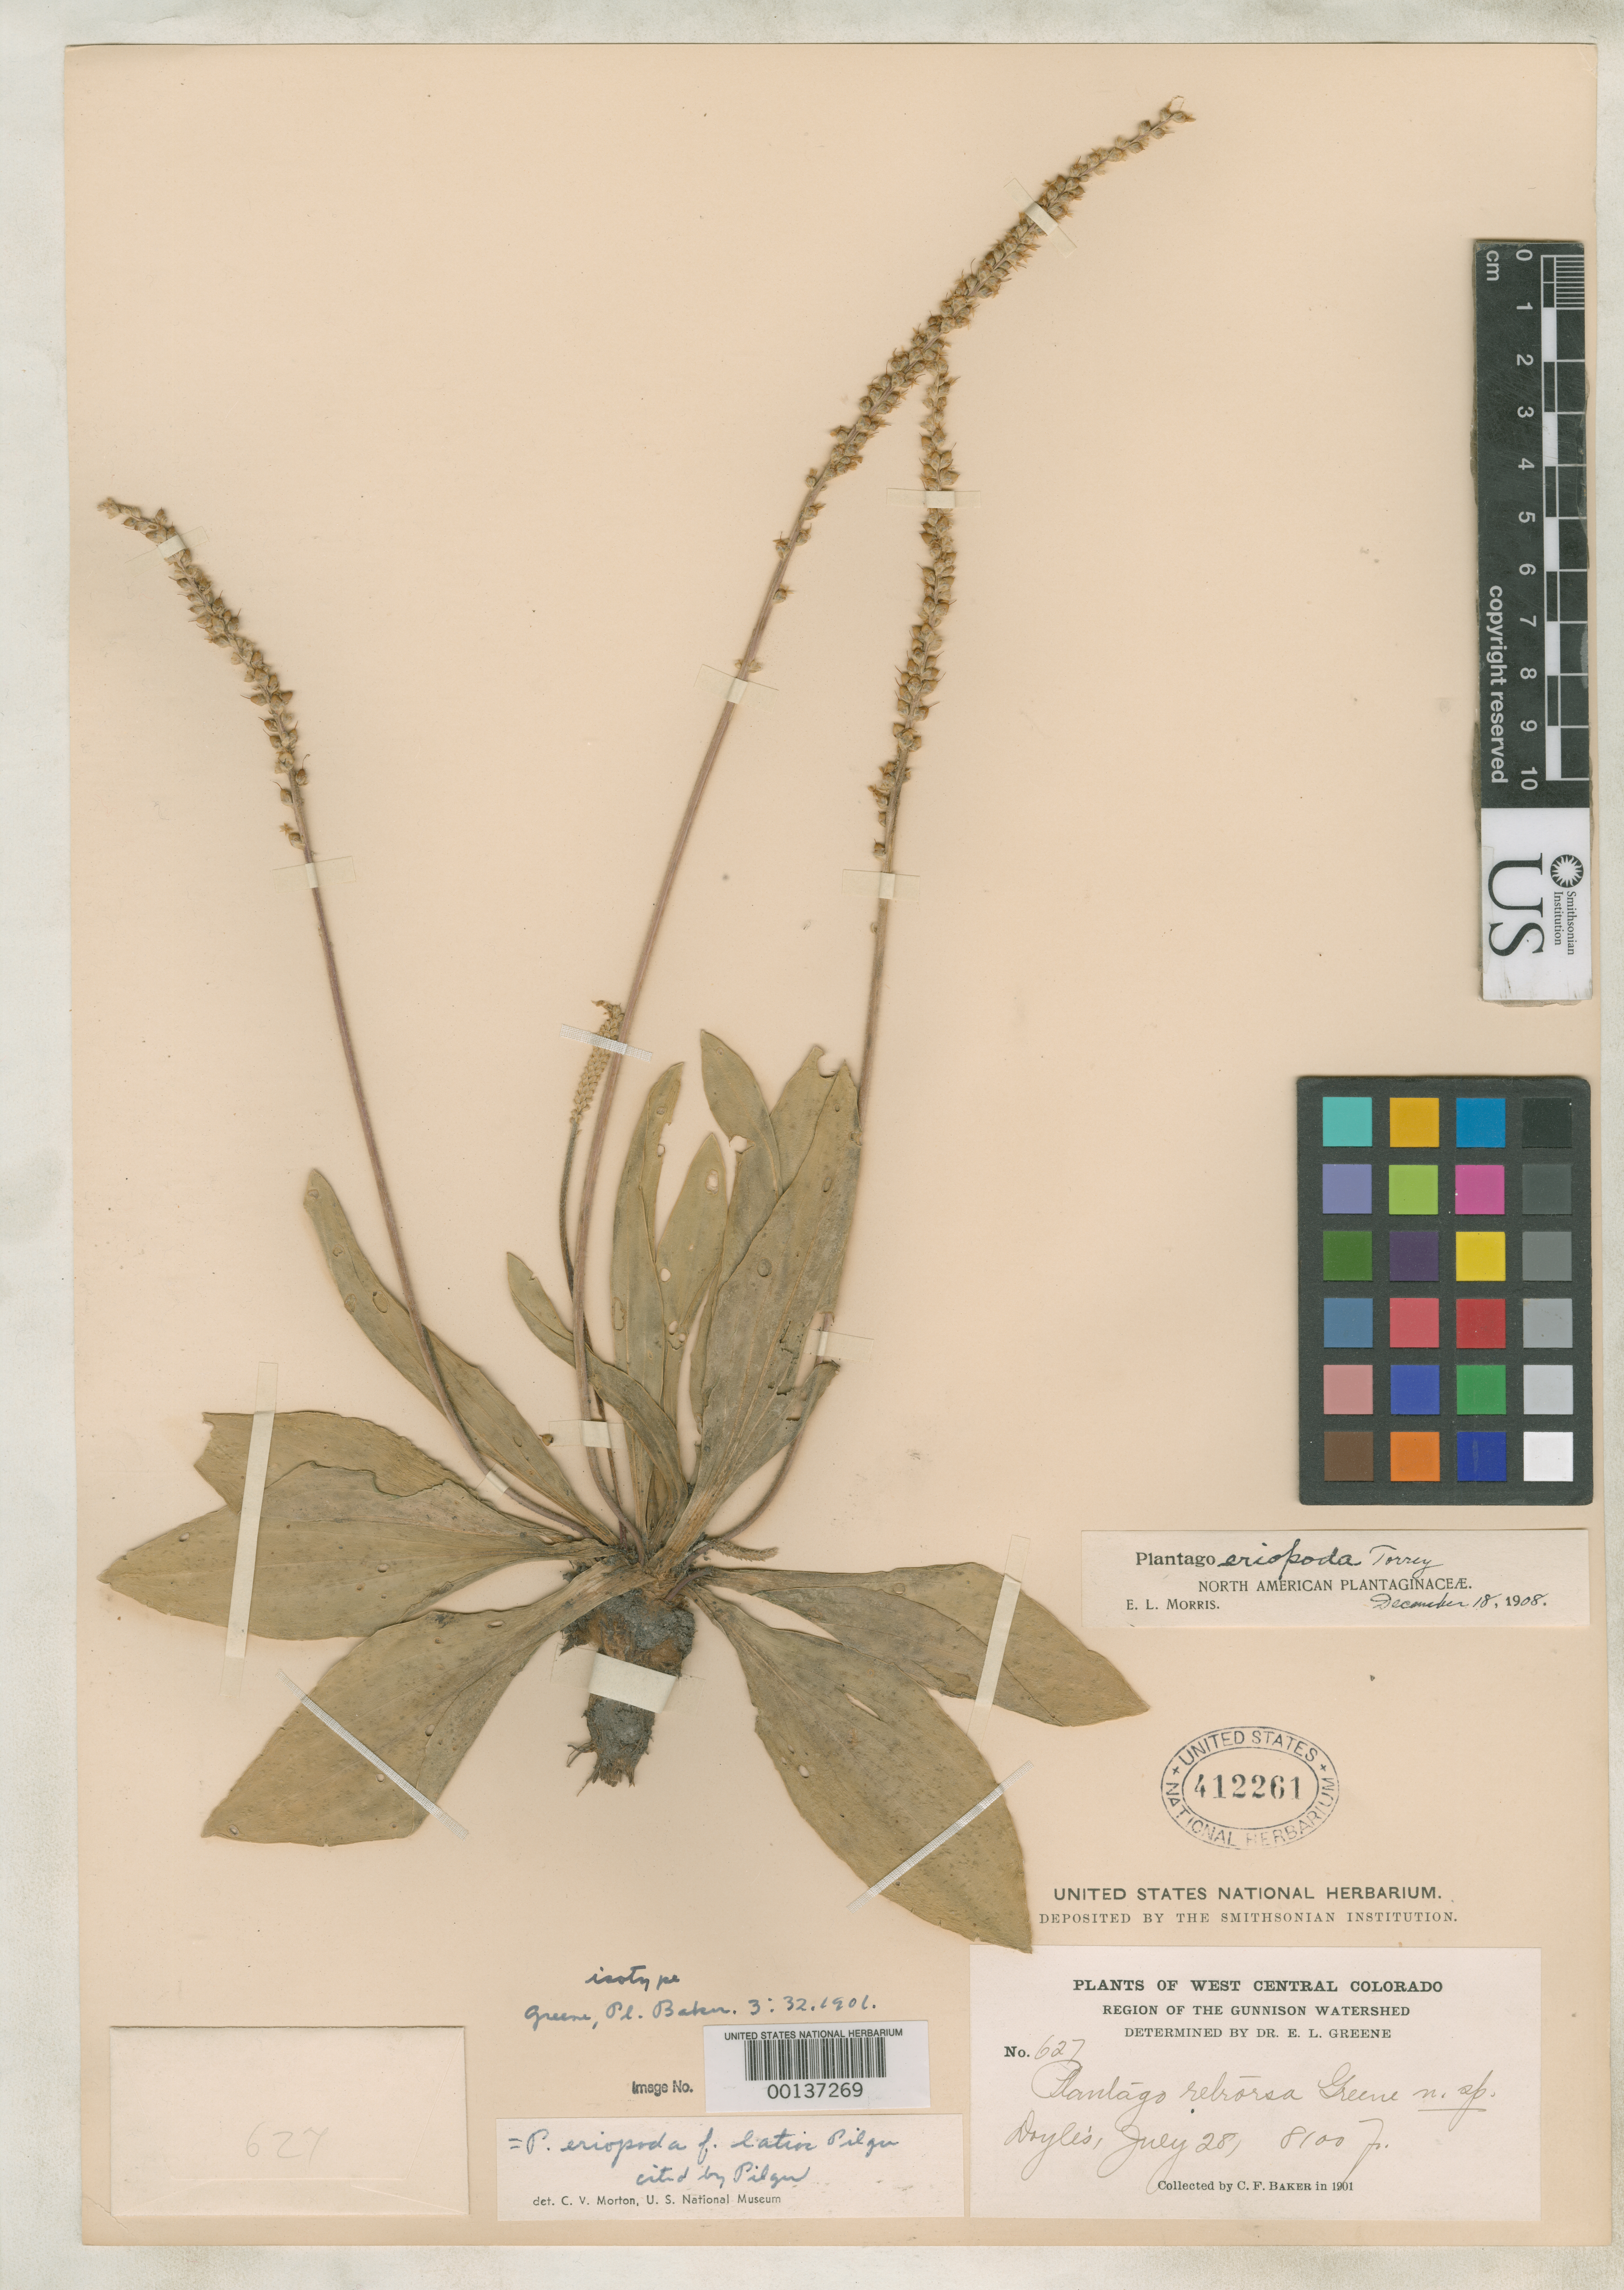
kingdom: Plantae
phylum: Tracheophyta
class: Magnoliopsida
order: Lamiales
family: Plantaginaceae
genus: Plantago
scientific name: Plantago eriopoda f. latior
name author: Pilg. in Engl.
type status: Isotype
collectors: C. F. Baker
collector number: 627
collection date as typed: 28 Jul 1901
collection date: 1901-07-28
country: United States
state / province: Colorado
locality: Doyles, Gunnison Watershed.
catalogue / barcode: US 412261